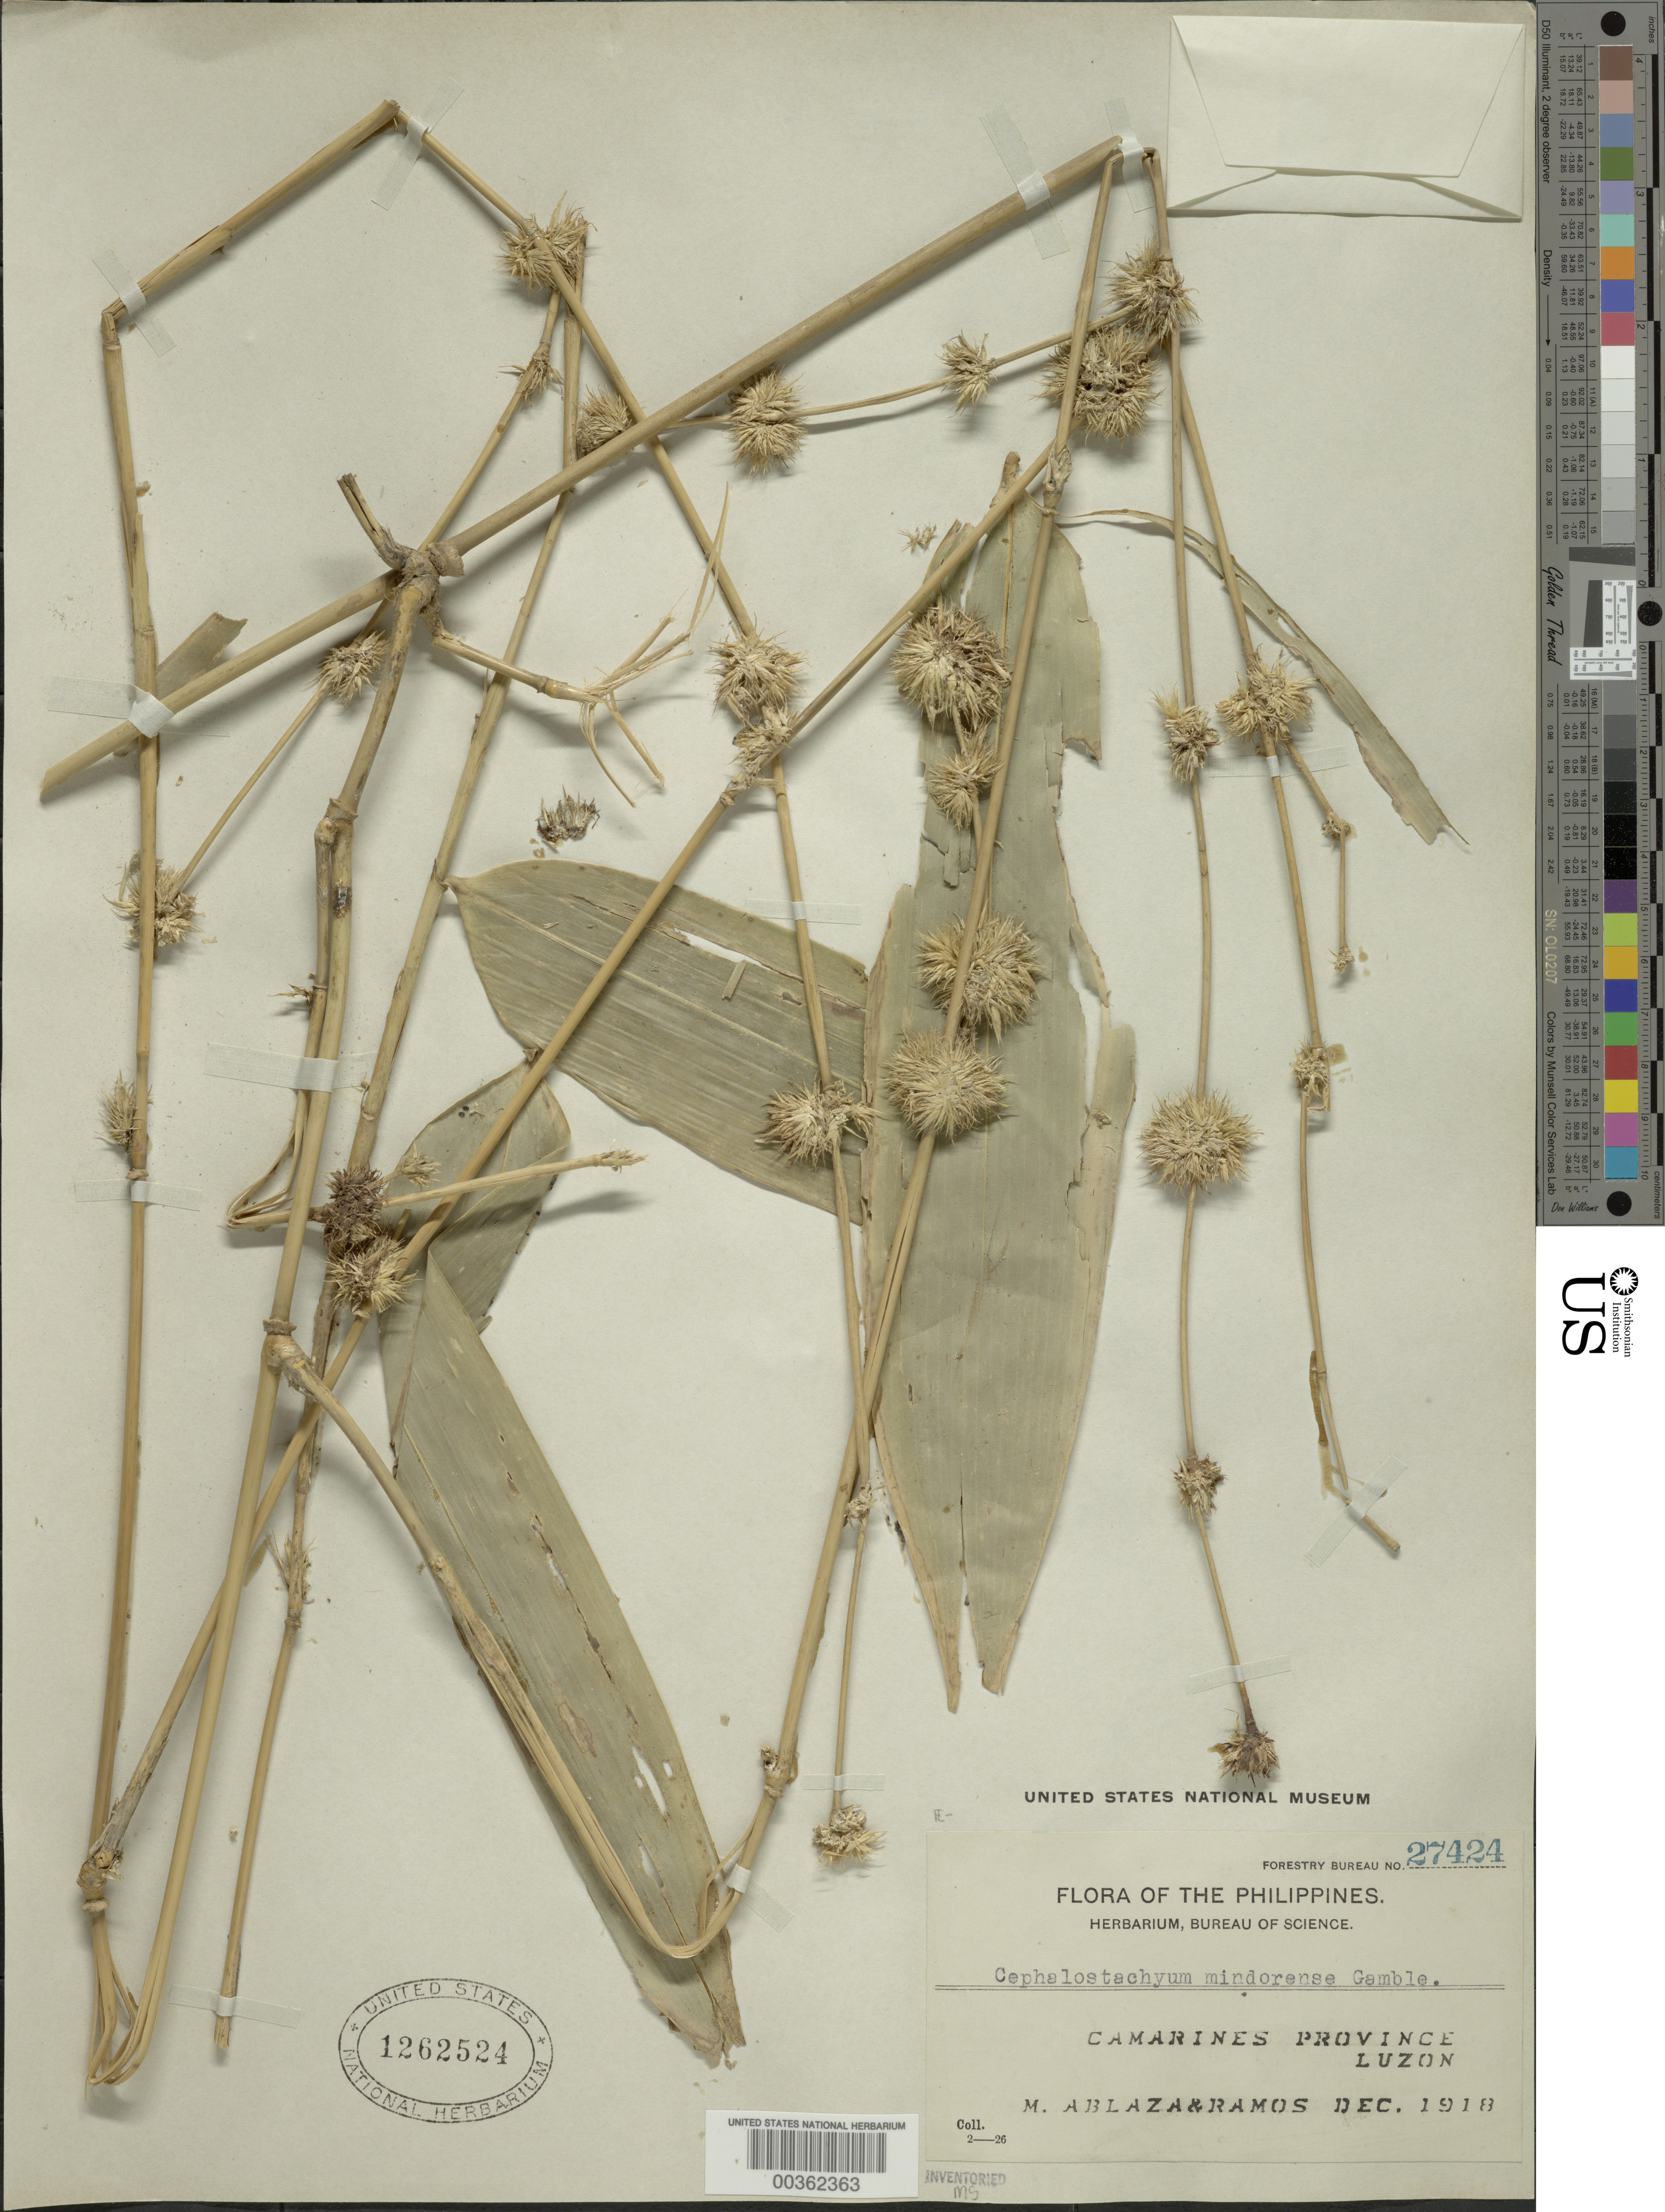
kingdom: Plantae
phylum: Tracheophyta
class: Liliopsida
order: Poales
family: Poaceae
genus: Cephalostachyum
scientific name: Cephalostachyum mindorense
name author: Gamble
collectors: M. Ablaza & -. Ramos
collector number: For. Bur. 27424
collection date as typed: Dec 1918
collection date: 1918-12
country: Philippines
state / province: Bicol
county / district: Camarines Norte / Camarines Sur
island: Luzon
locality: Camarines prov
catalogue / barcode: US 1262524